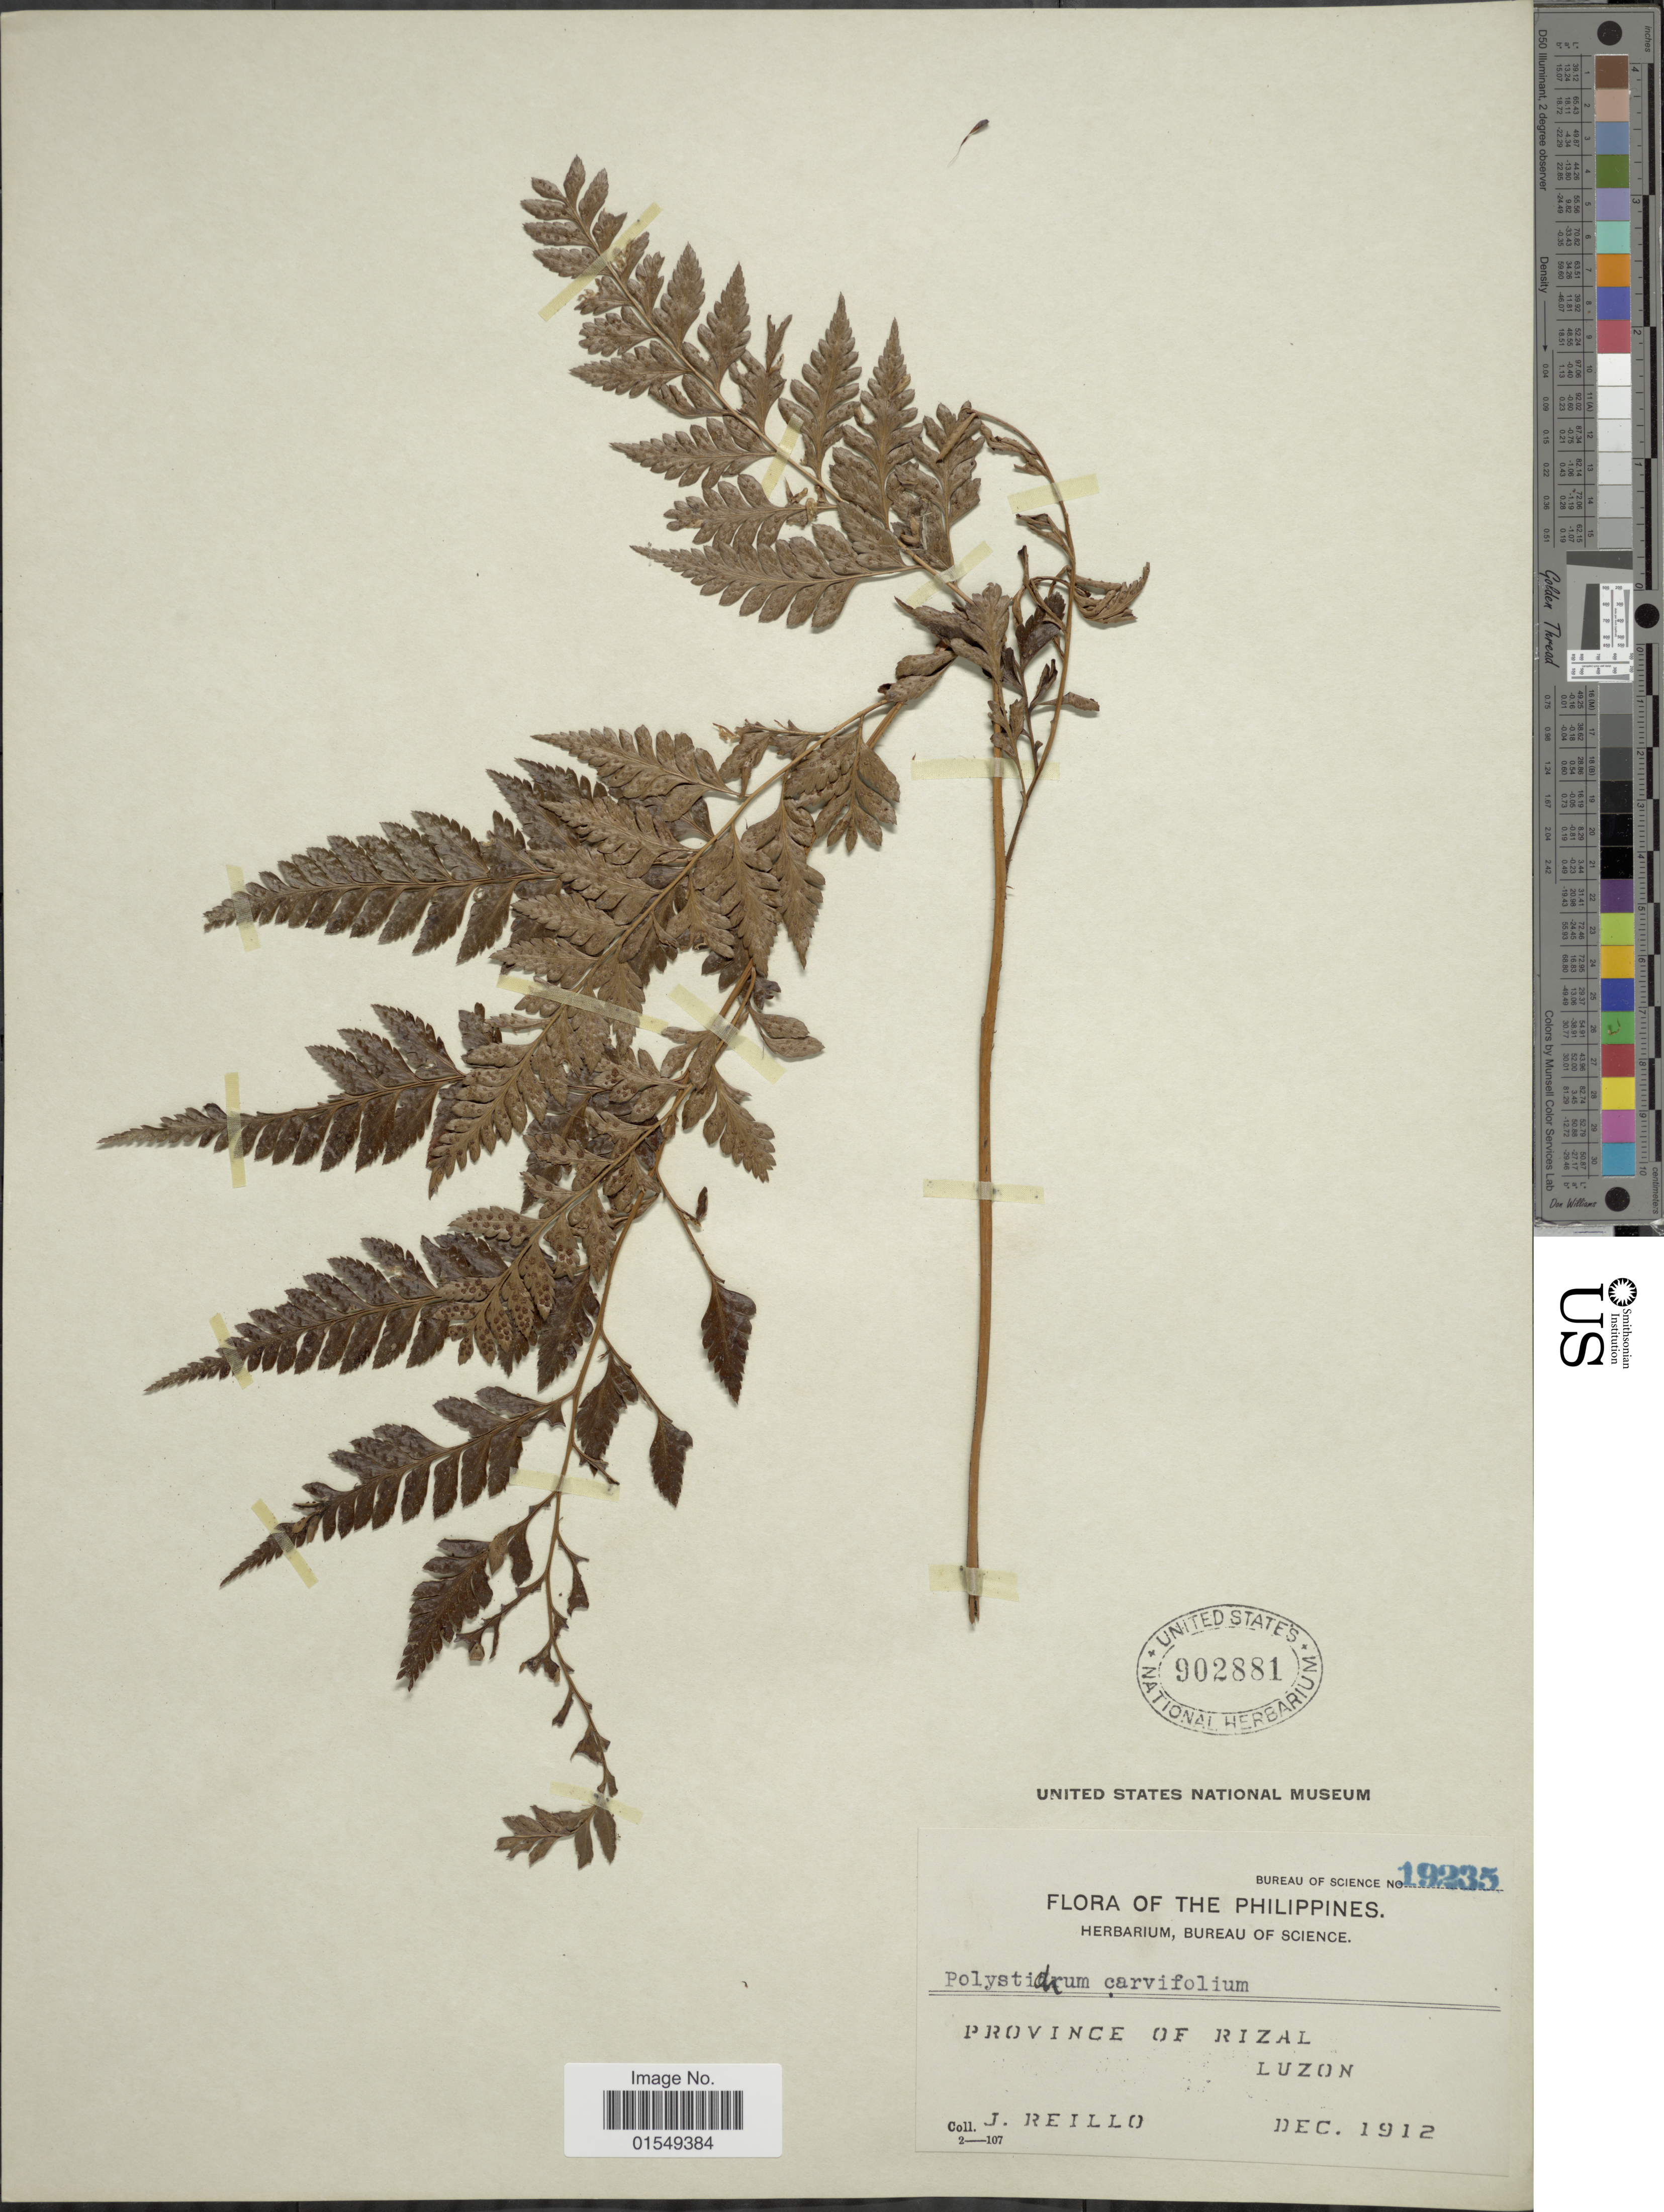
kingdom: Plantae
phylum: Tracheophyta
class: Polypodiopsida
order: Polypodiales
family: Dryopteridaceae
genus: Arachniodes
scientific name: Arachniodes carvifolia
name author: (Kunze) Ching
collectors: J. Reillo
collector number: Bureau of Science 19235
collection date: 1912-12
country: Philippines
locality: Province of Rizal, Luzon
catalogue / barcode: US 902881